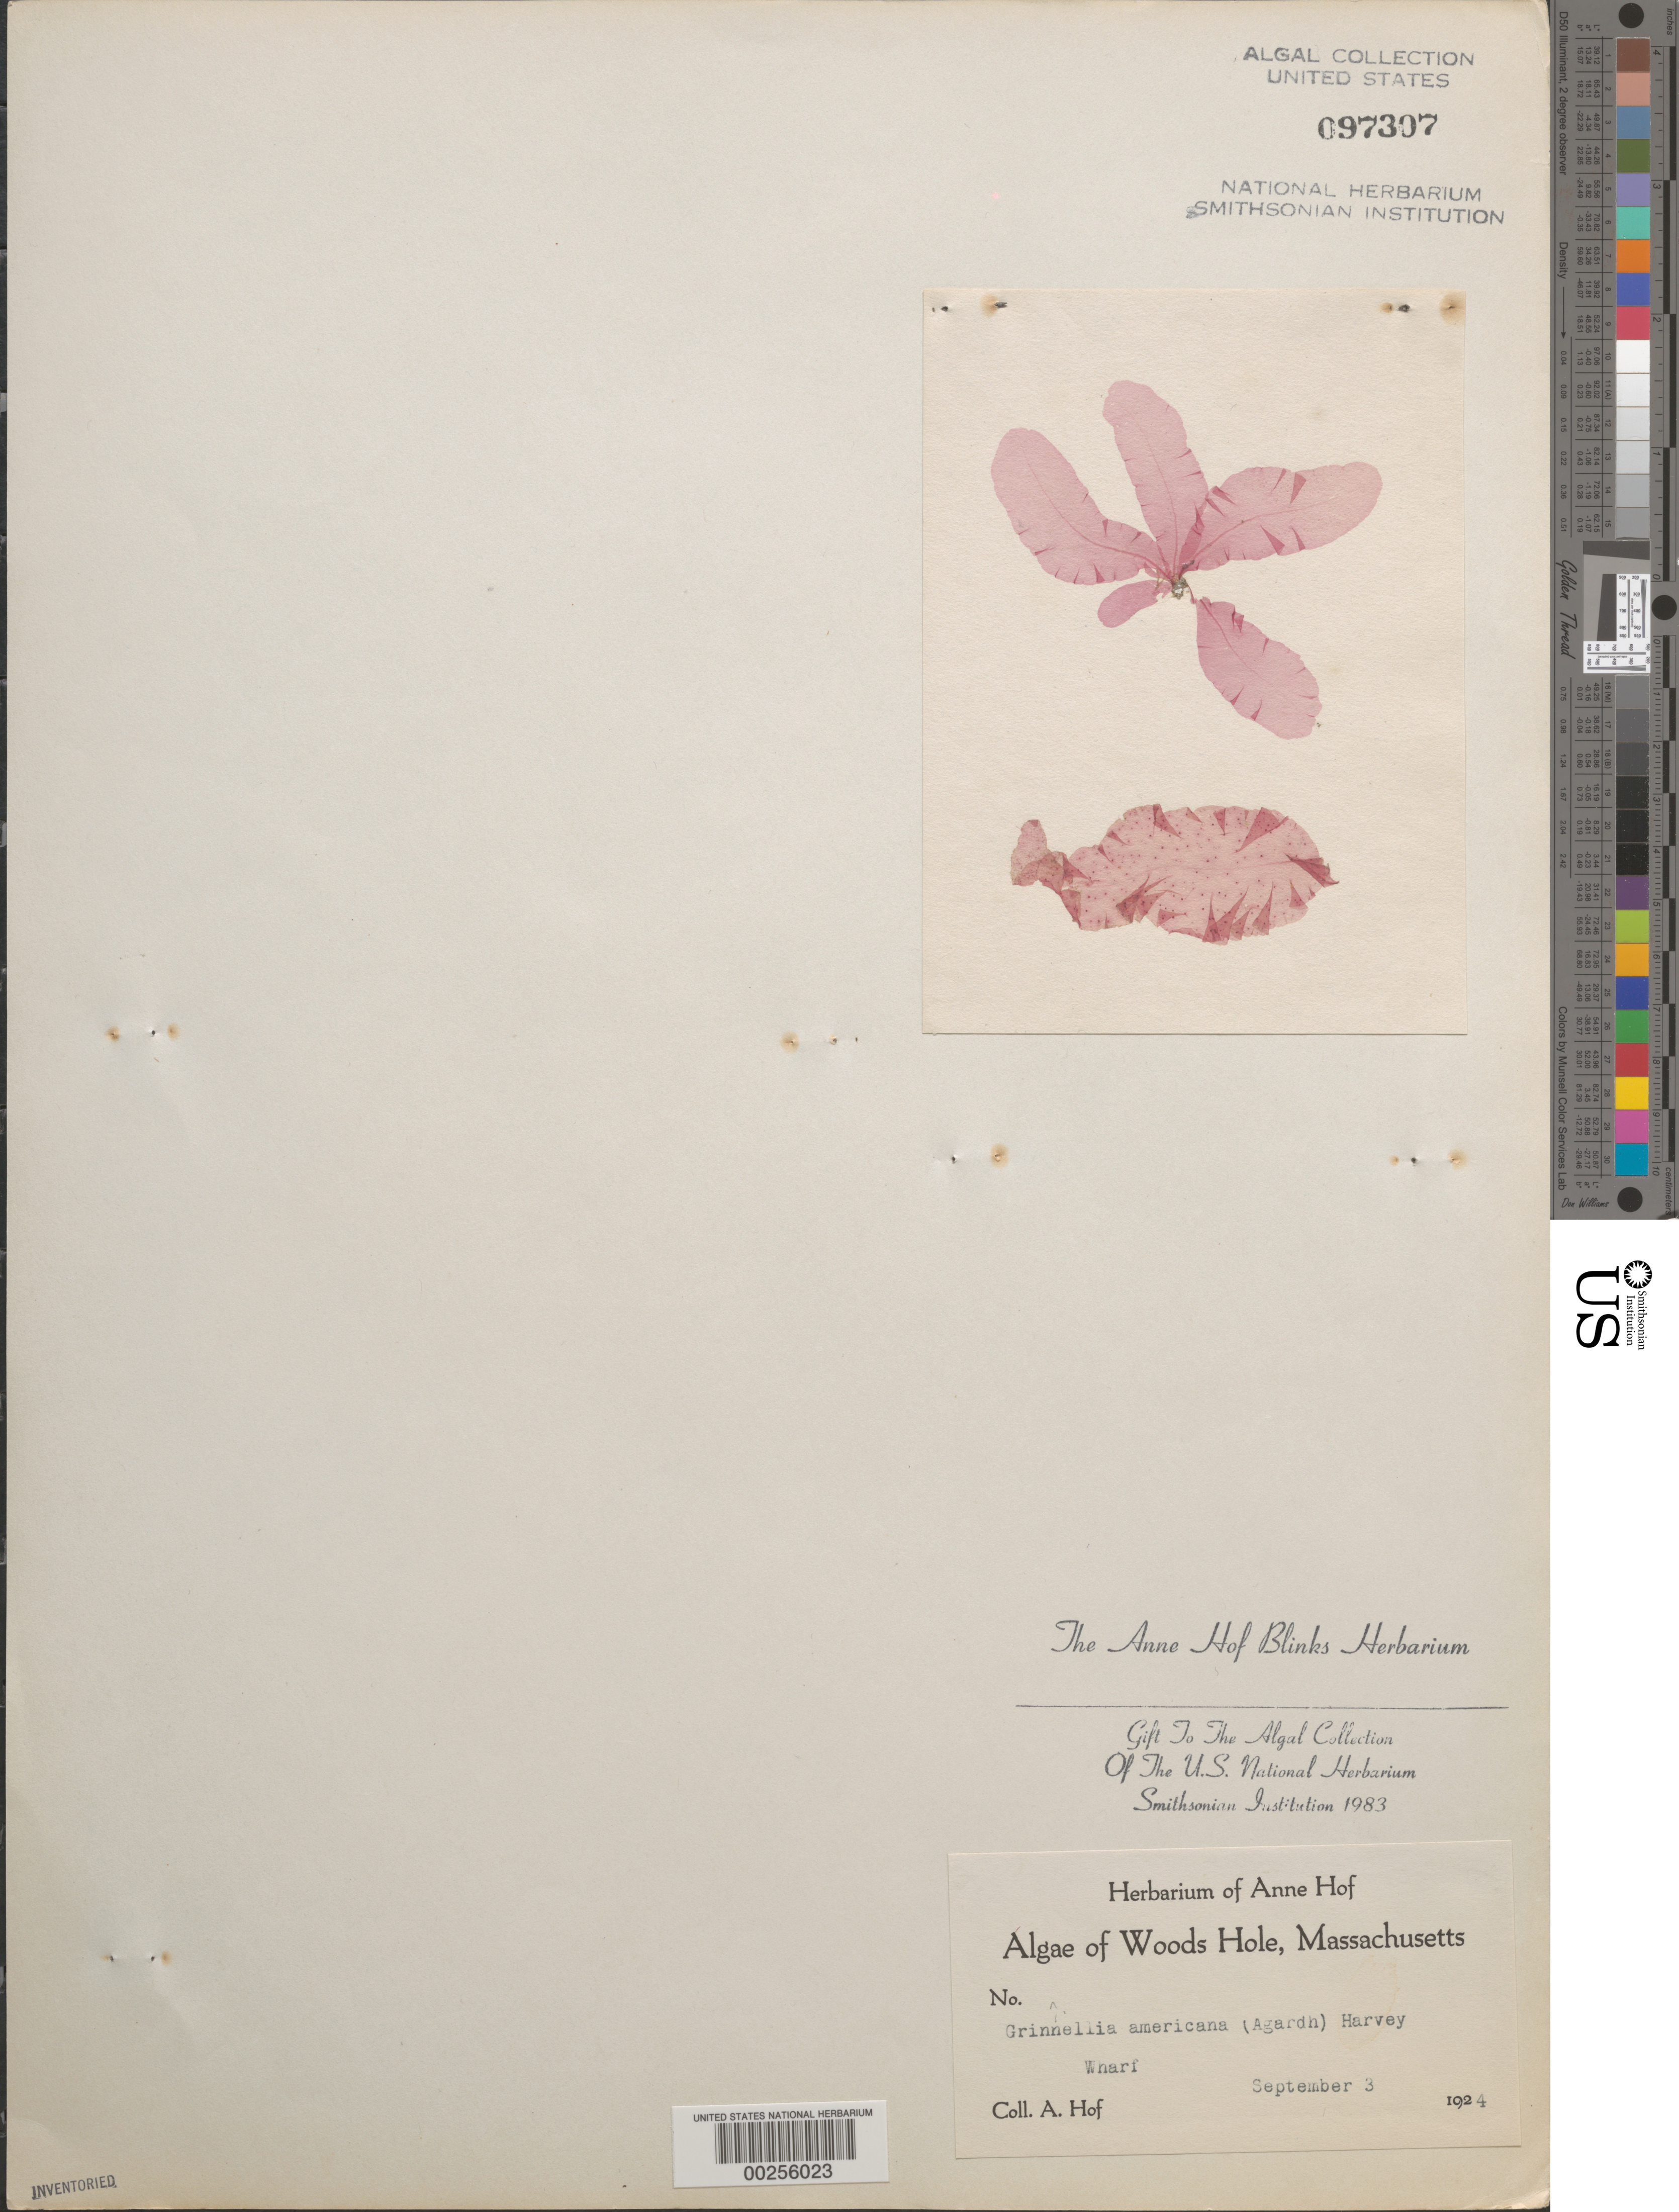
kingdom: Plantae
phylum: Rhodophyta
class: Florideophyceae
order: Ceramiales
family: Delesseriaceae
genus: Grinnellia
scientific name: Grinnellia americana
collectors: A. Blinks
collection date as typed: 03 Sep 1924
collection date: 1924-09-03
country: United States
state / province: Massachusetts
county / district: Barnstable County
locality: Woods Hole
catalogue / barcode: US 97307